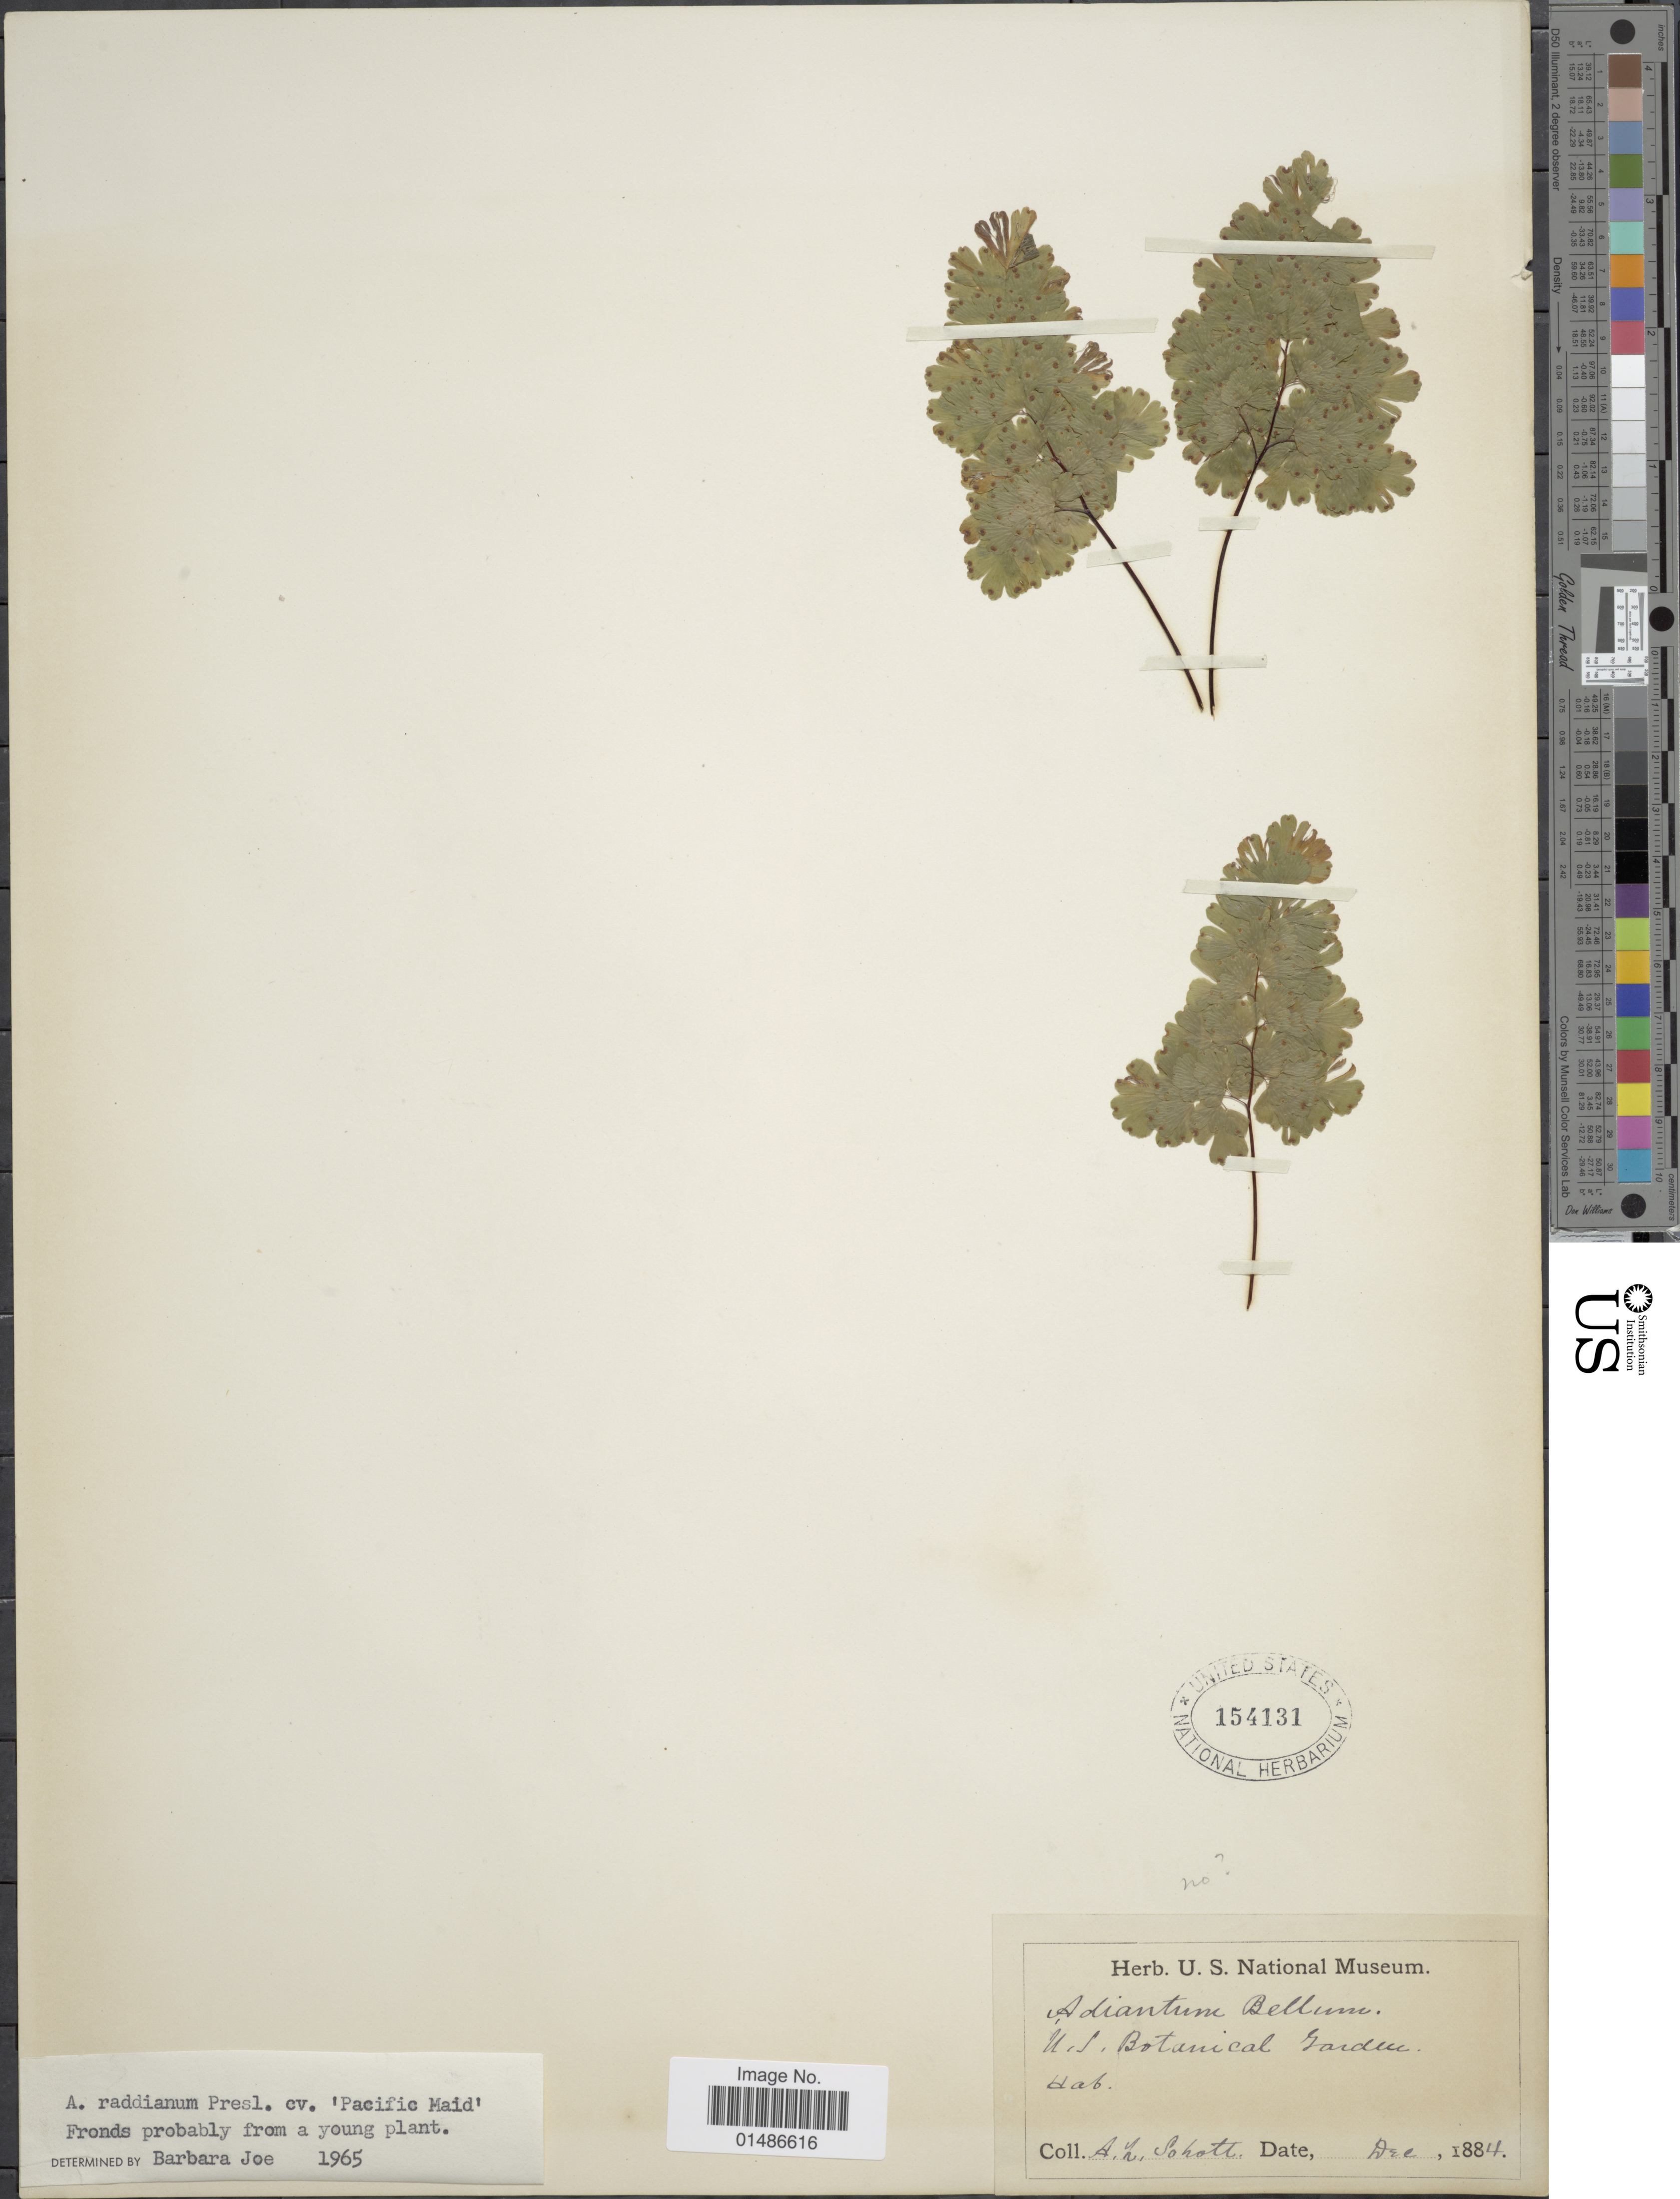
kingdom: Plantae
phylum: Tracheophyta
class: Polypodiopsida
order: Polypodiales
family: Pteridaceae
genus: Adiantum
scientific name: Adiantum raddianum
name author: C. Presl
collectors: A. L. Schott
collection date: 1884-12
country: United States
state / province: District of Columbia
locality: U.S. Botanical Garden.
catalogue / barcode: US 154131